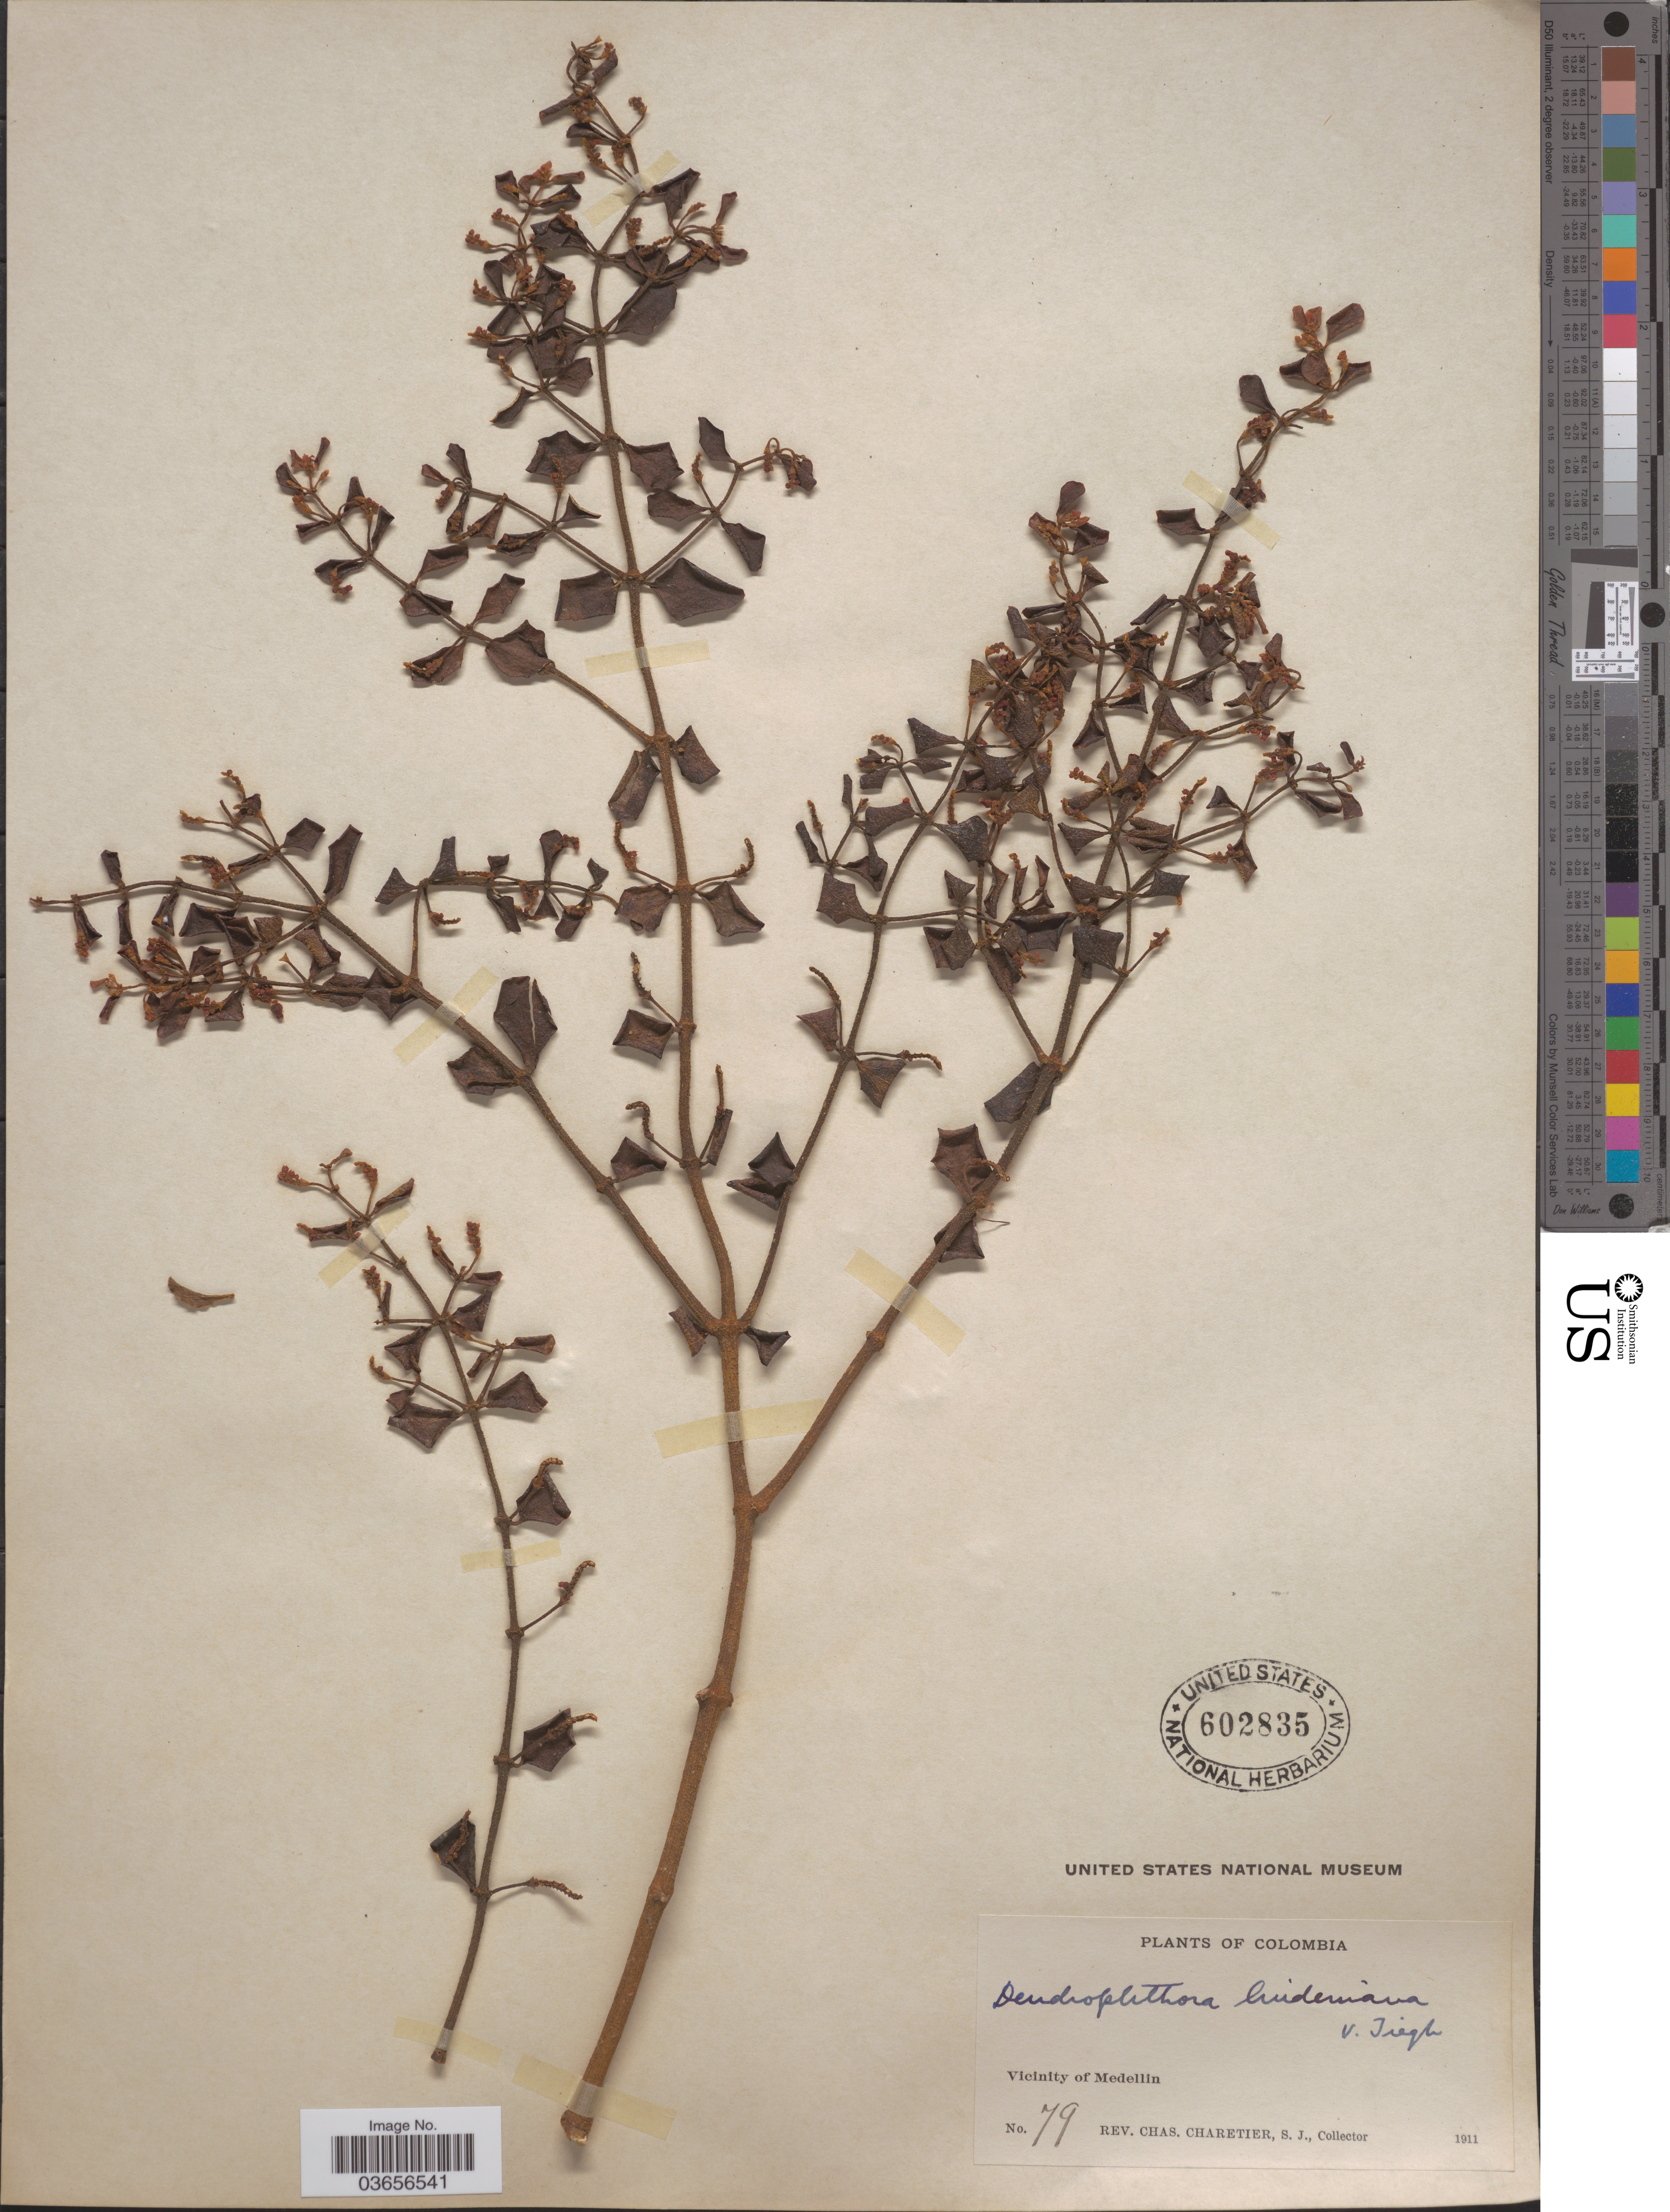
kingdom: Plantae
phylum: Tracheophyta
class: Magnoliopsida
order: Santalales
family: Viscaceae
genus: Dendrophthora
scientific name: Dendrophthora lindeniana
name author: Tiegh.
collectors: C. Charetier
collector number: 79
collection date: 1911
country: Colombia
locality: Vicinity of Medellin.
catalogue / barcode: US 602835